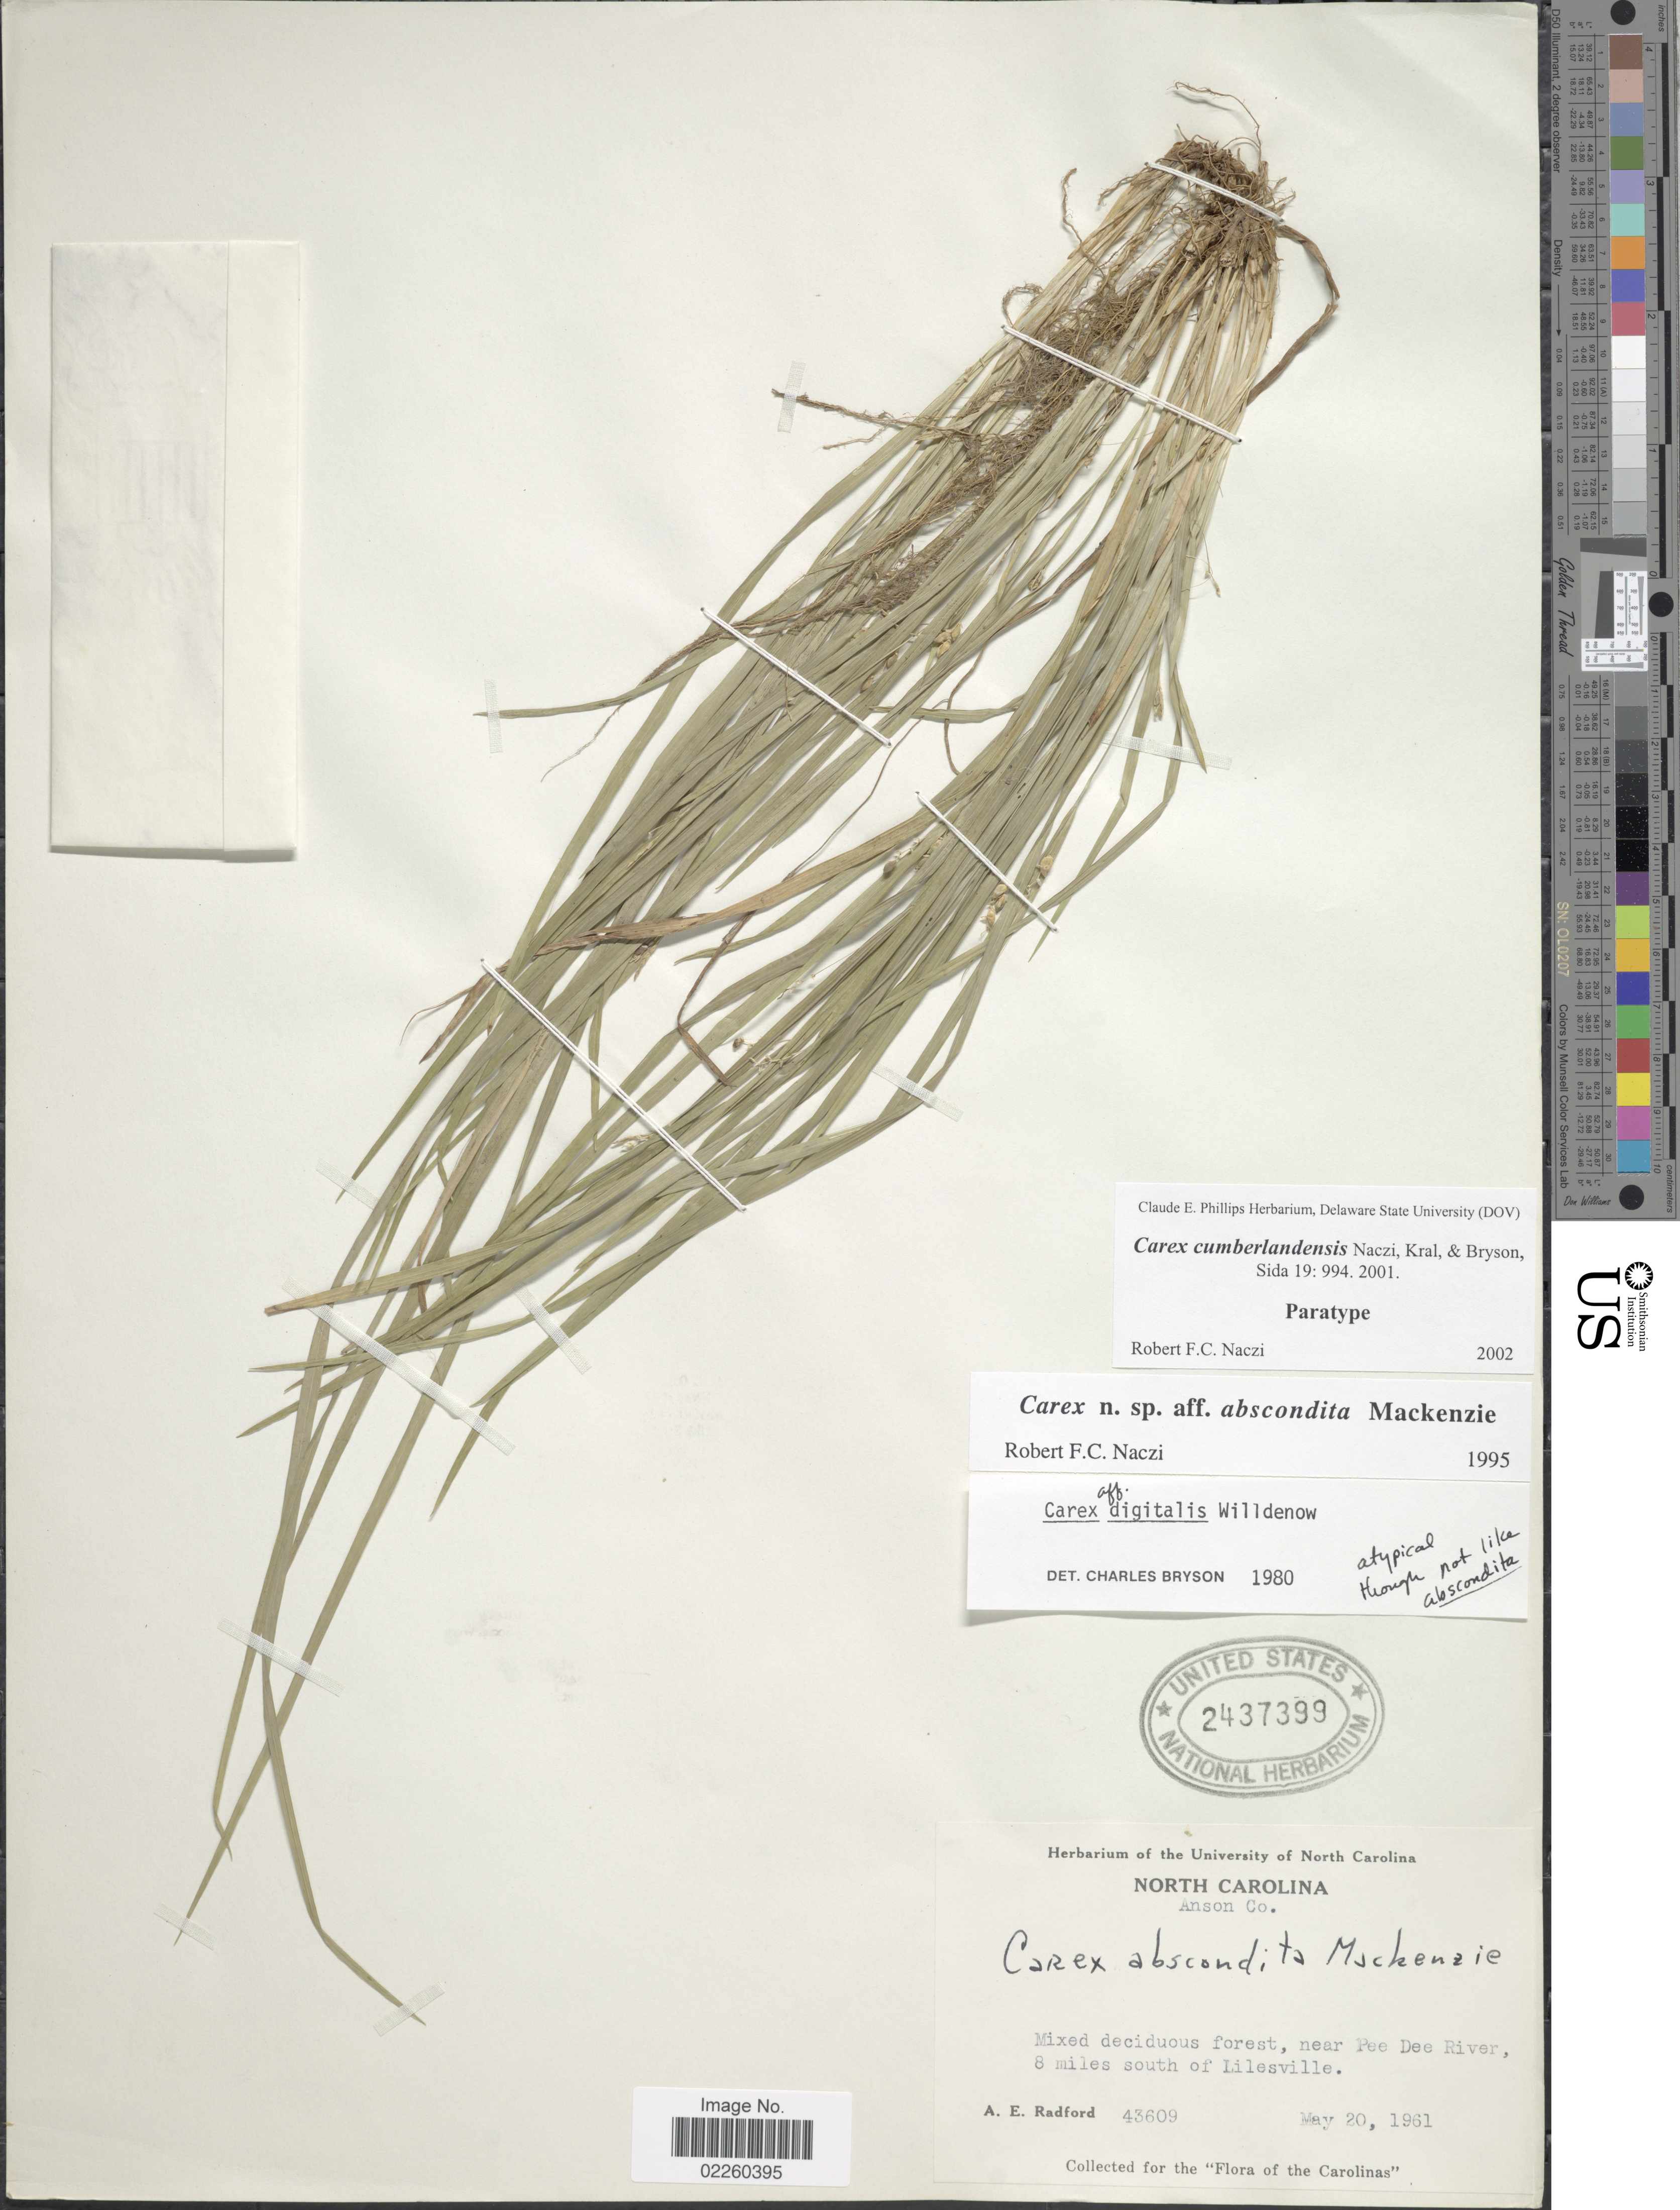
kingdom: Plantae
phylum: Tracheophyta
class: Liliopsida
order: Poales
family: Cyperaceae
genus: Carex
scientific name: Carex cumberlandensis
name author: Naczi & et al.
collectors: A. E. Radford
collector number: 43609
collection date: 1961-05-20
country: United States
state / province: North Carolina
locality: Anson Co., near Pee Dee River, 8 miles south of Lilesville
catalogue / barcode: US 2437399